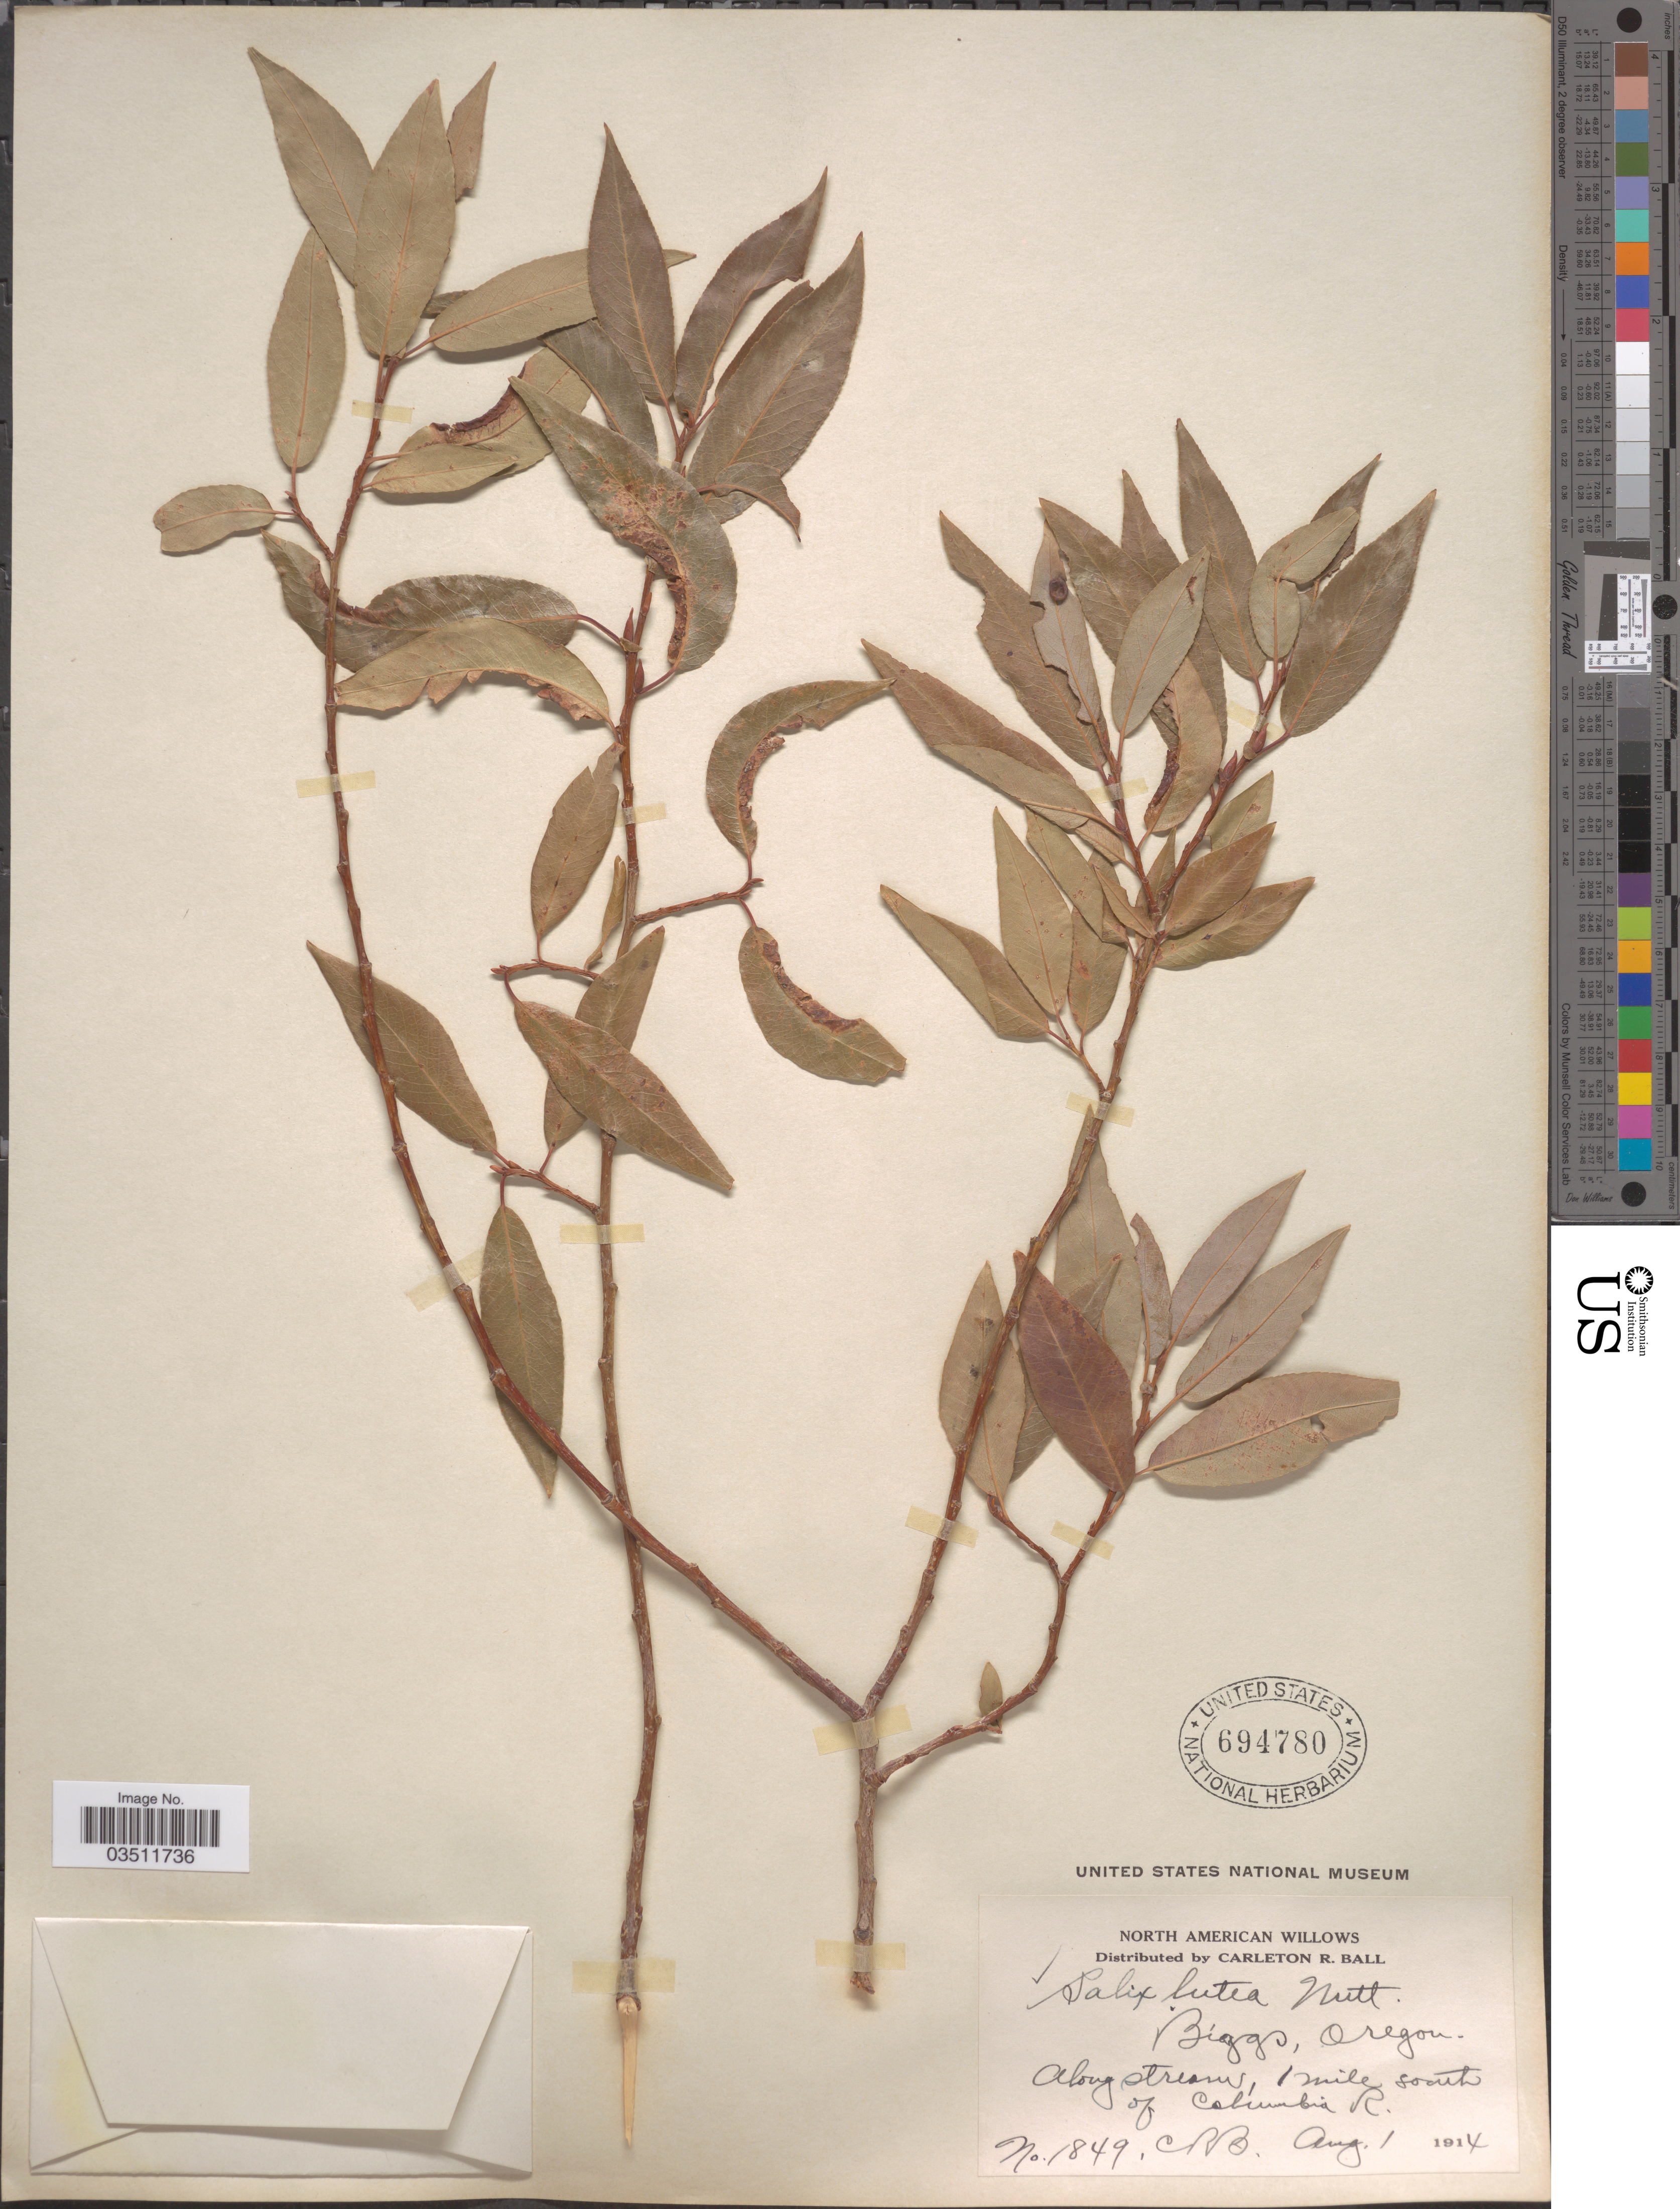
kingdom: Plantae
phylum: Tracheophyta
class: Magnoliopsida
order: Malpighiales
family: Salicaceae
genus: Salix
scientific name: Salix lutea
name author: Nutt.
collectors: C. R. Ball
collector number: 1849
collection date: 1914-08-01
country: United States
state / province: Oregon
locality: Biggs. Along stream, 1 mile south of Columbia R.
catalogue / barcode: US 694780